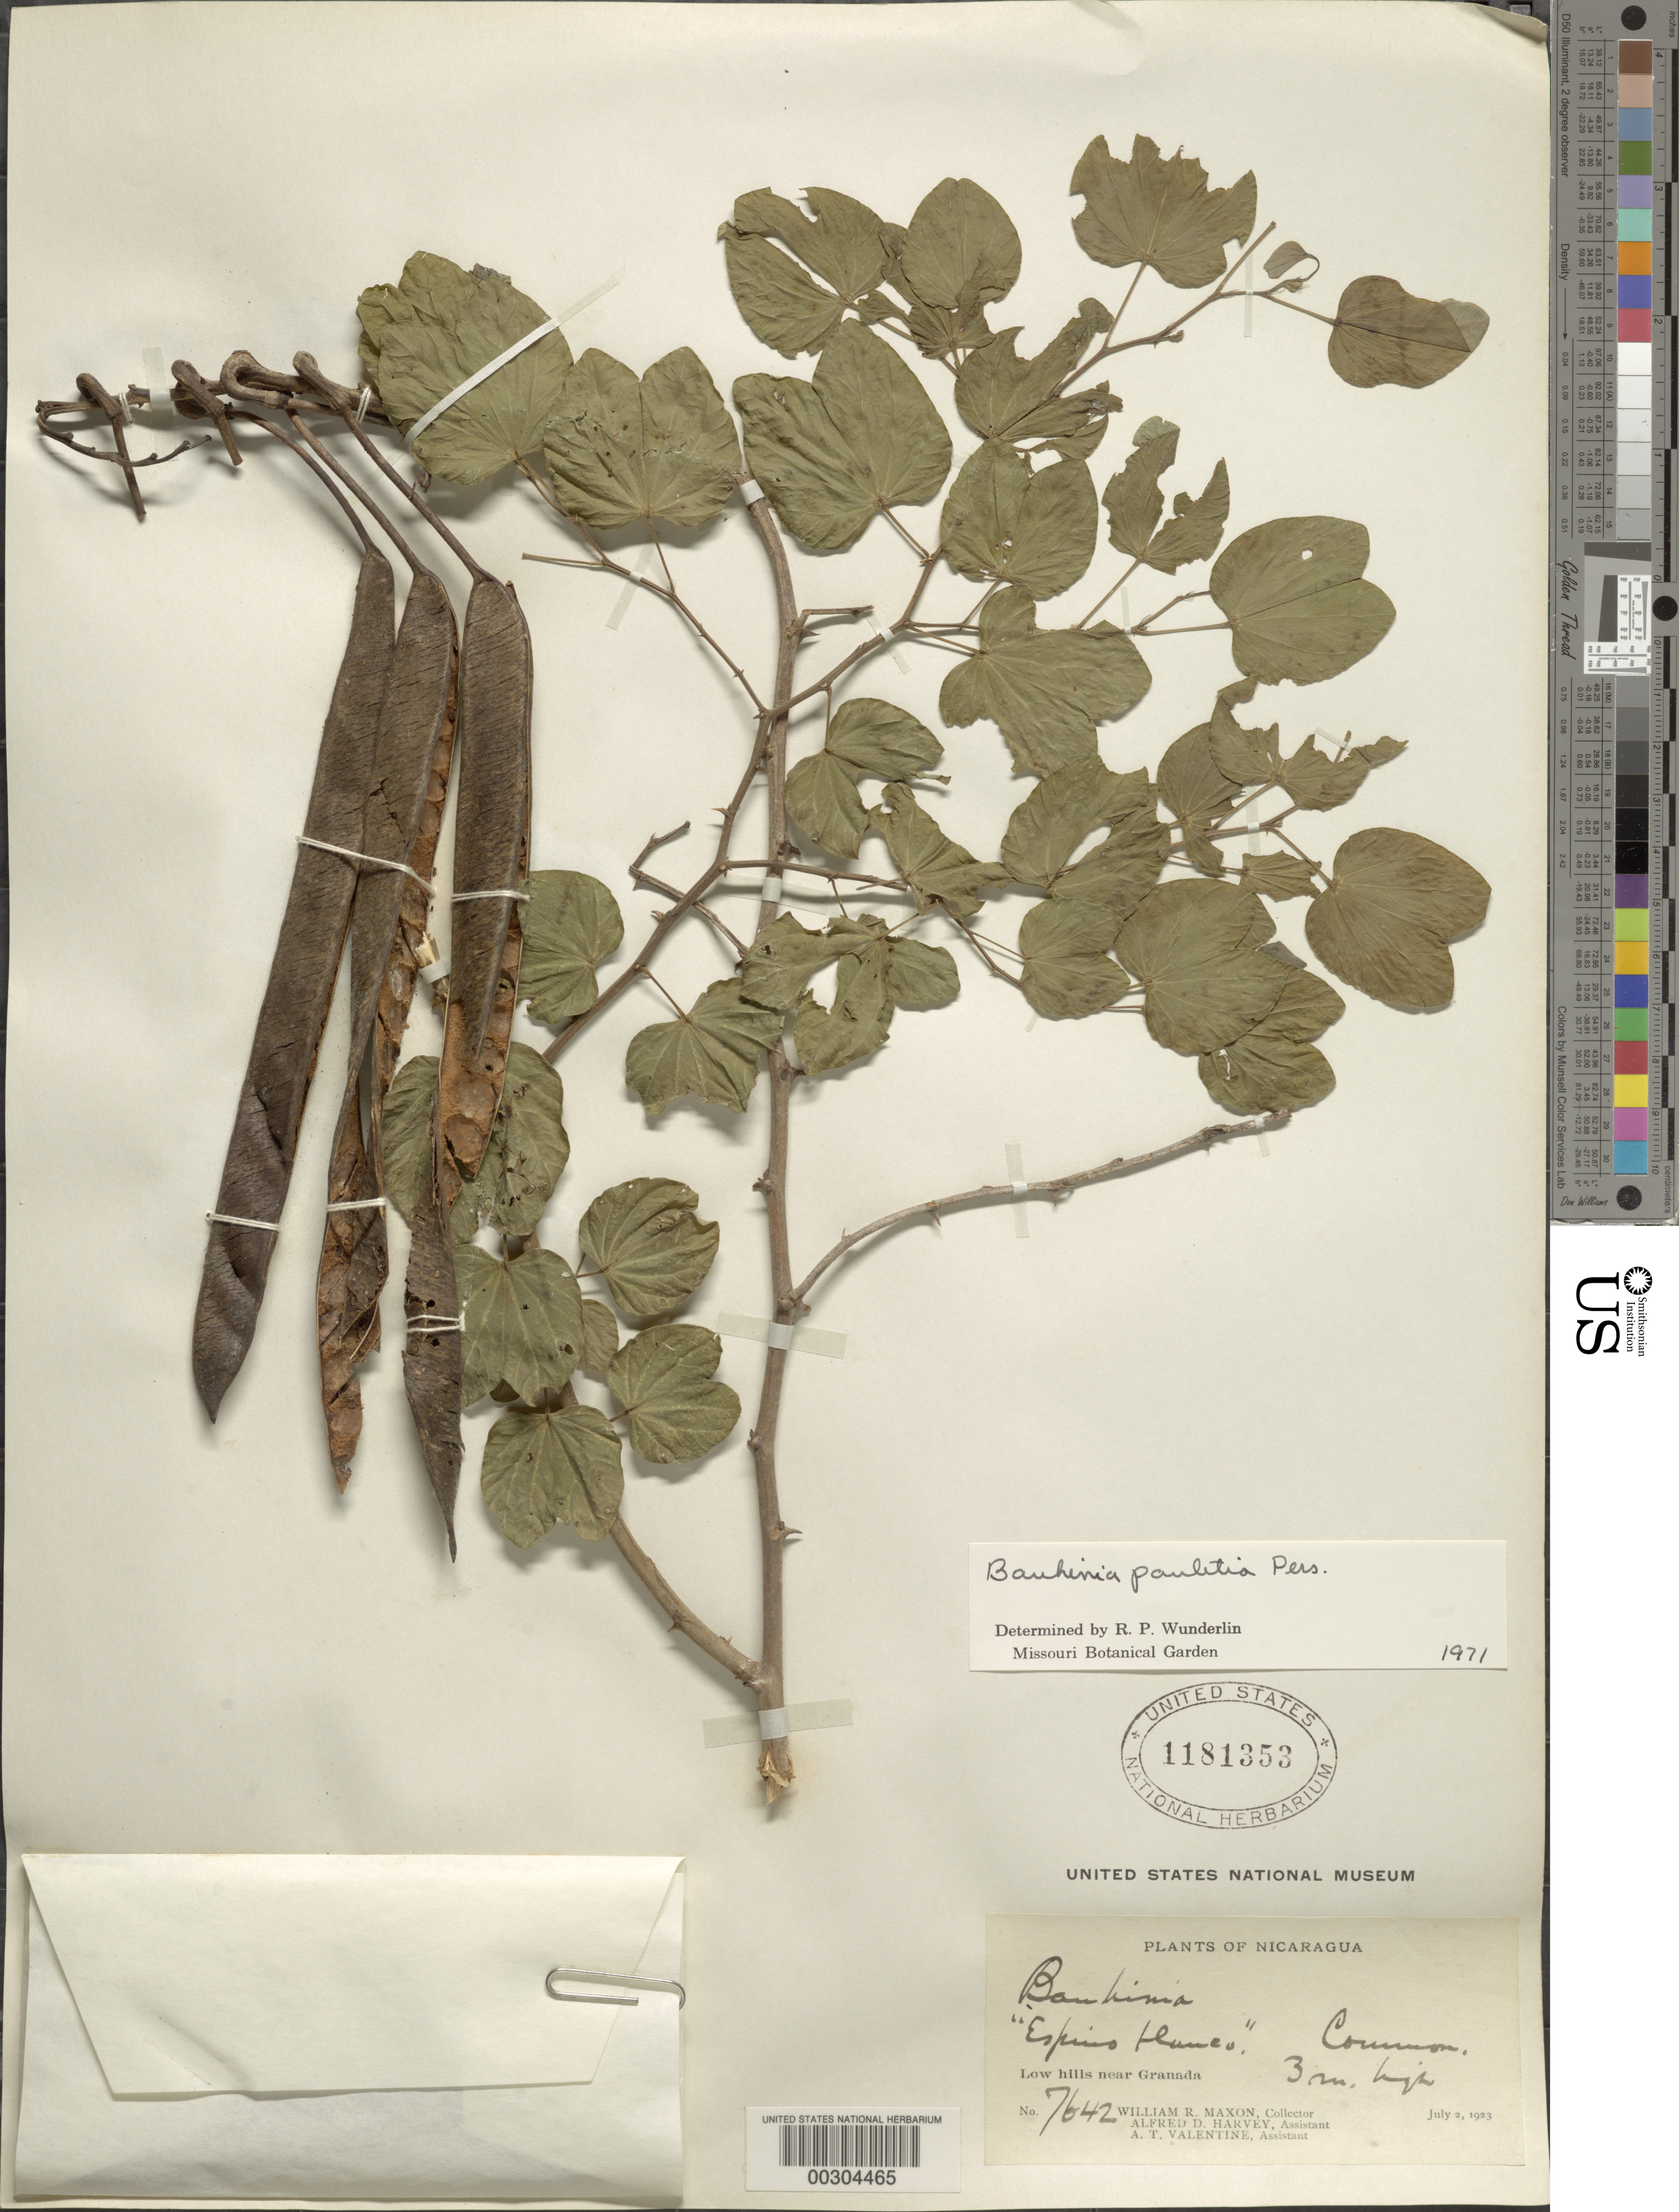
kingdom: Plantae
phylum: Tracheophyta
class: Magnoliopsida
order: Fabales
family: Fabaceae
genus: Bauhinia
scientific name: Bauhinia pauletia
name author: Pers.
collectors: W. R. Maxon, A. D. Harvey & A. Valentine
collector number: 7642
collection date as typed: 02 Jul 1923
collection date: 1923-07-02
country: Nicaragua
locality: Near granada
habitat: Low hills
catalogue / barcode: US 1181353